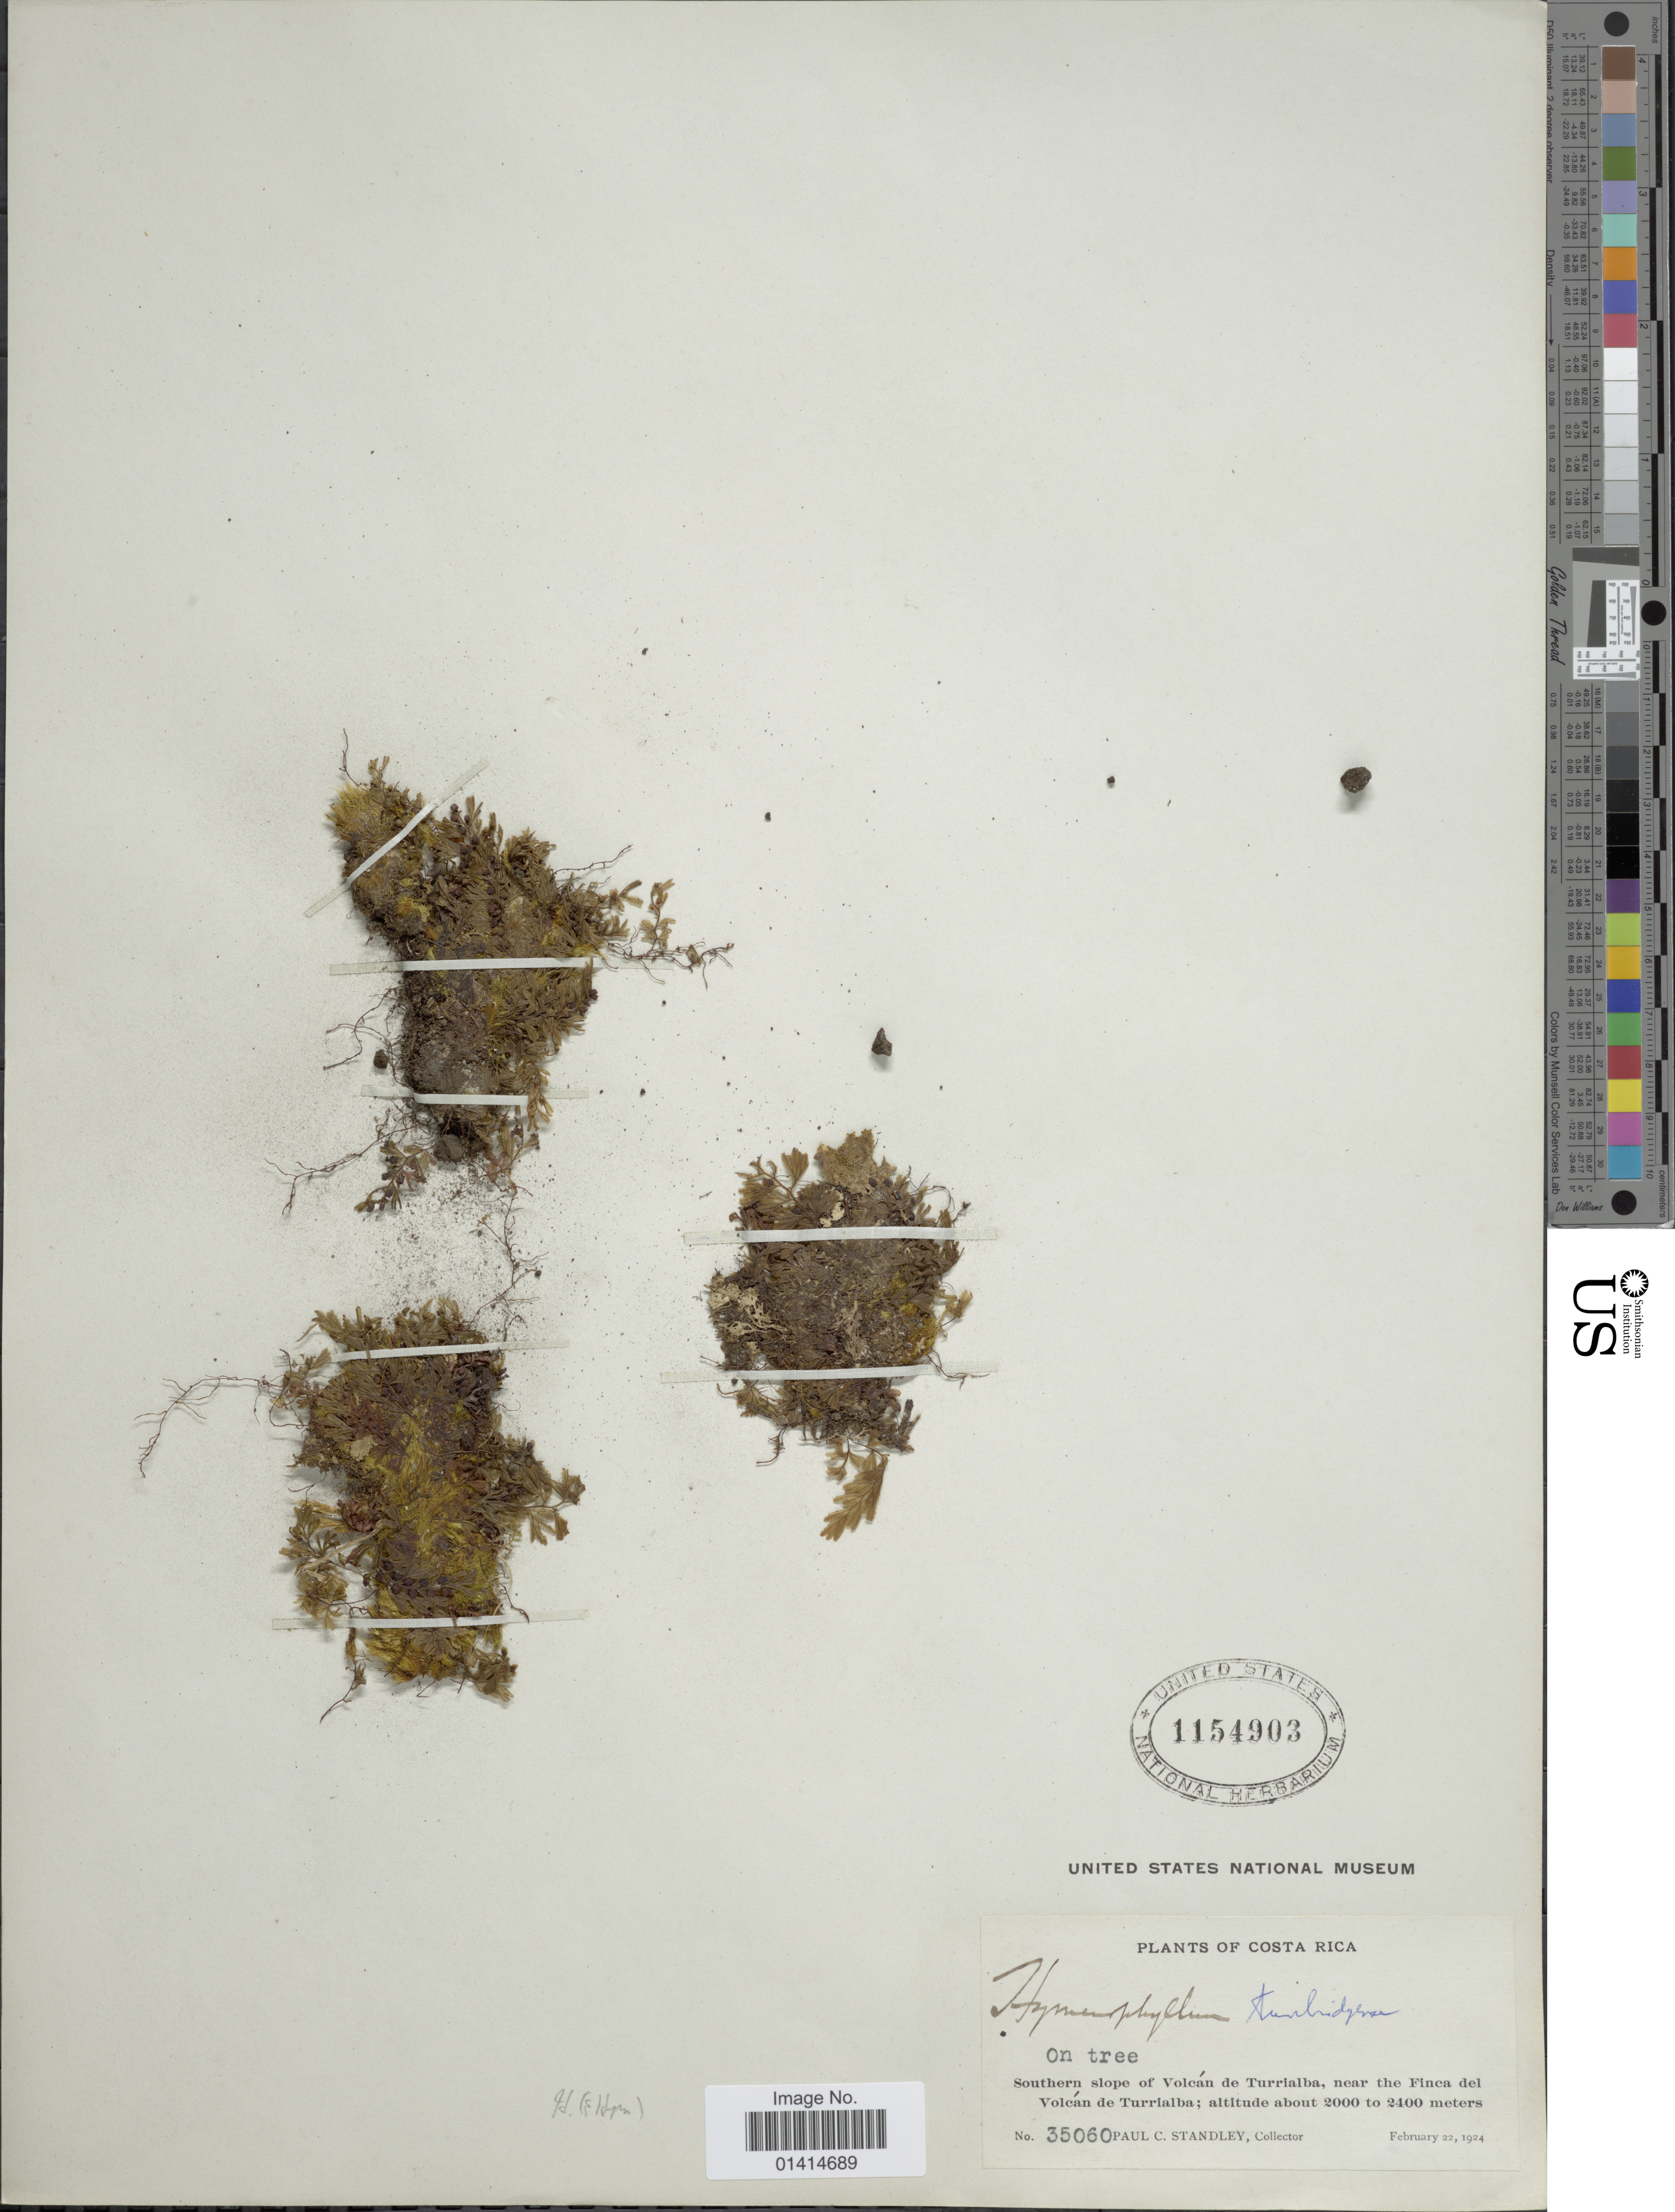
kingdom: Plantae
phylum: Tracheophyta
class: Polypodiopsida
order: Hymenophyllales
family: Hymenophyllaceae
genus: Hymenophyllum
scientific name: Hymenophyllum tunbrigense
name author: (L.) Small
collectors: P. C. Standley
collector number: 35060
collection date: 1924-02-22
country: Costa Rica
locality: Southern slope of Volcan de Turrilaba, near the Finca del Volcan de Turriialba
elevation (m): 2000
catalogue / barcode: US 1154903